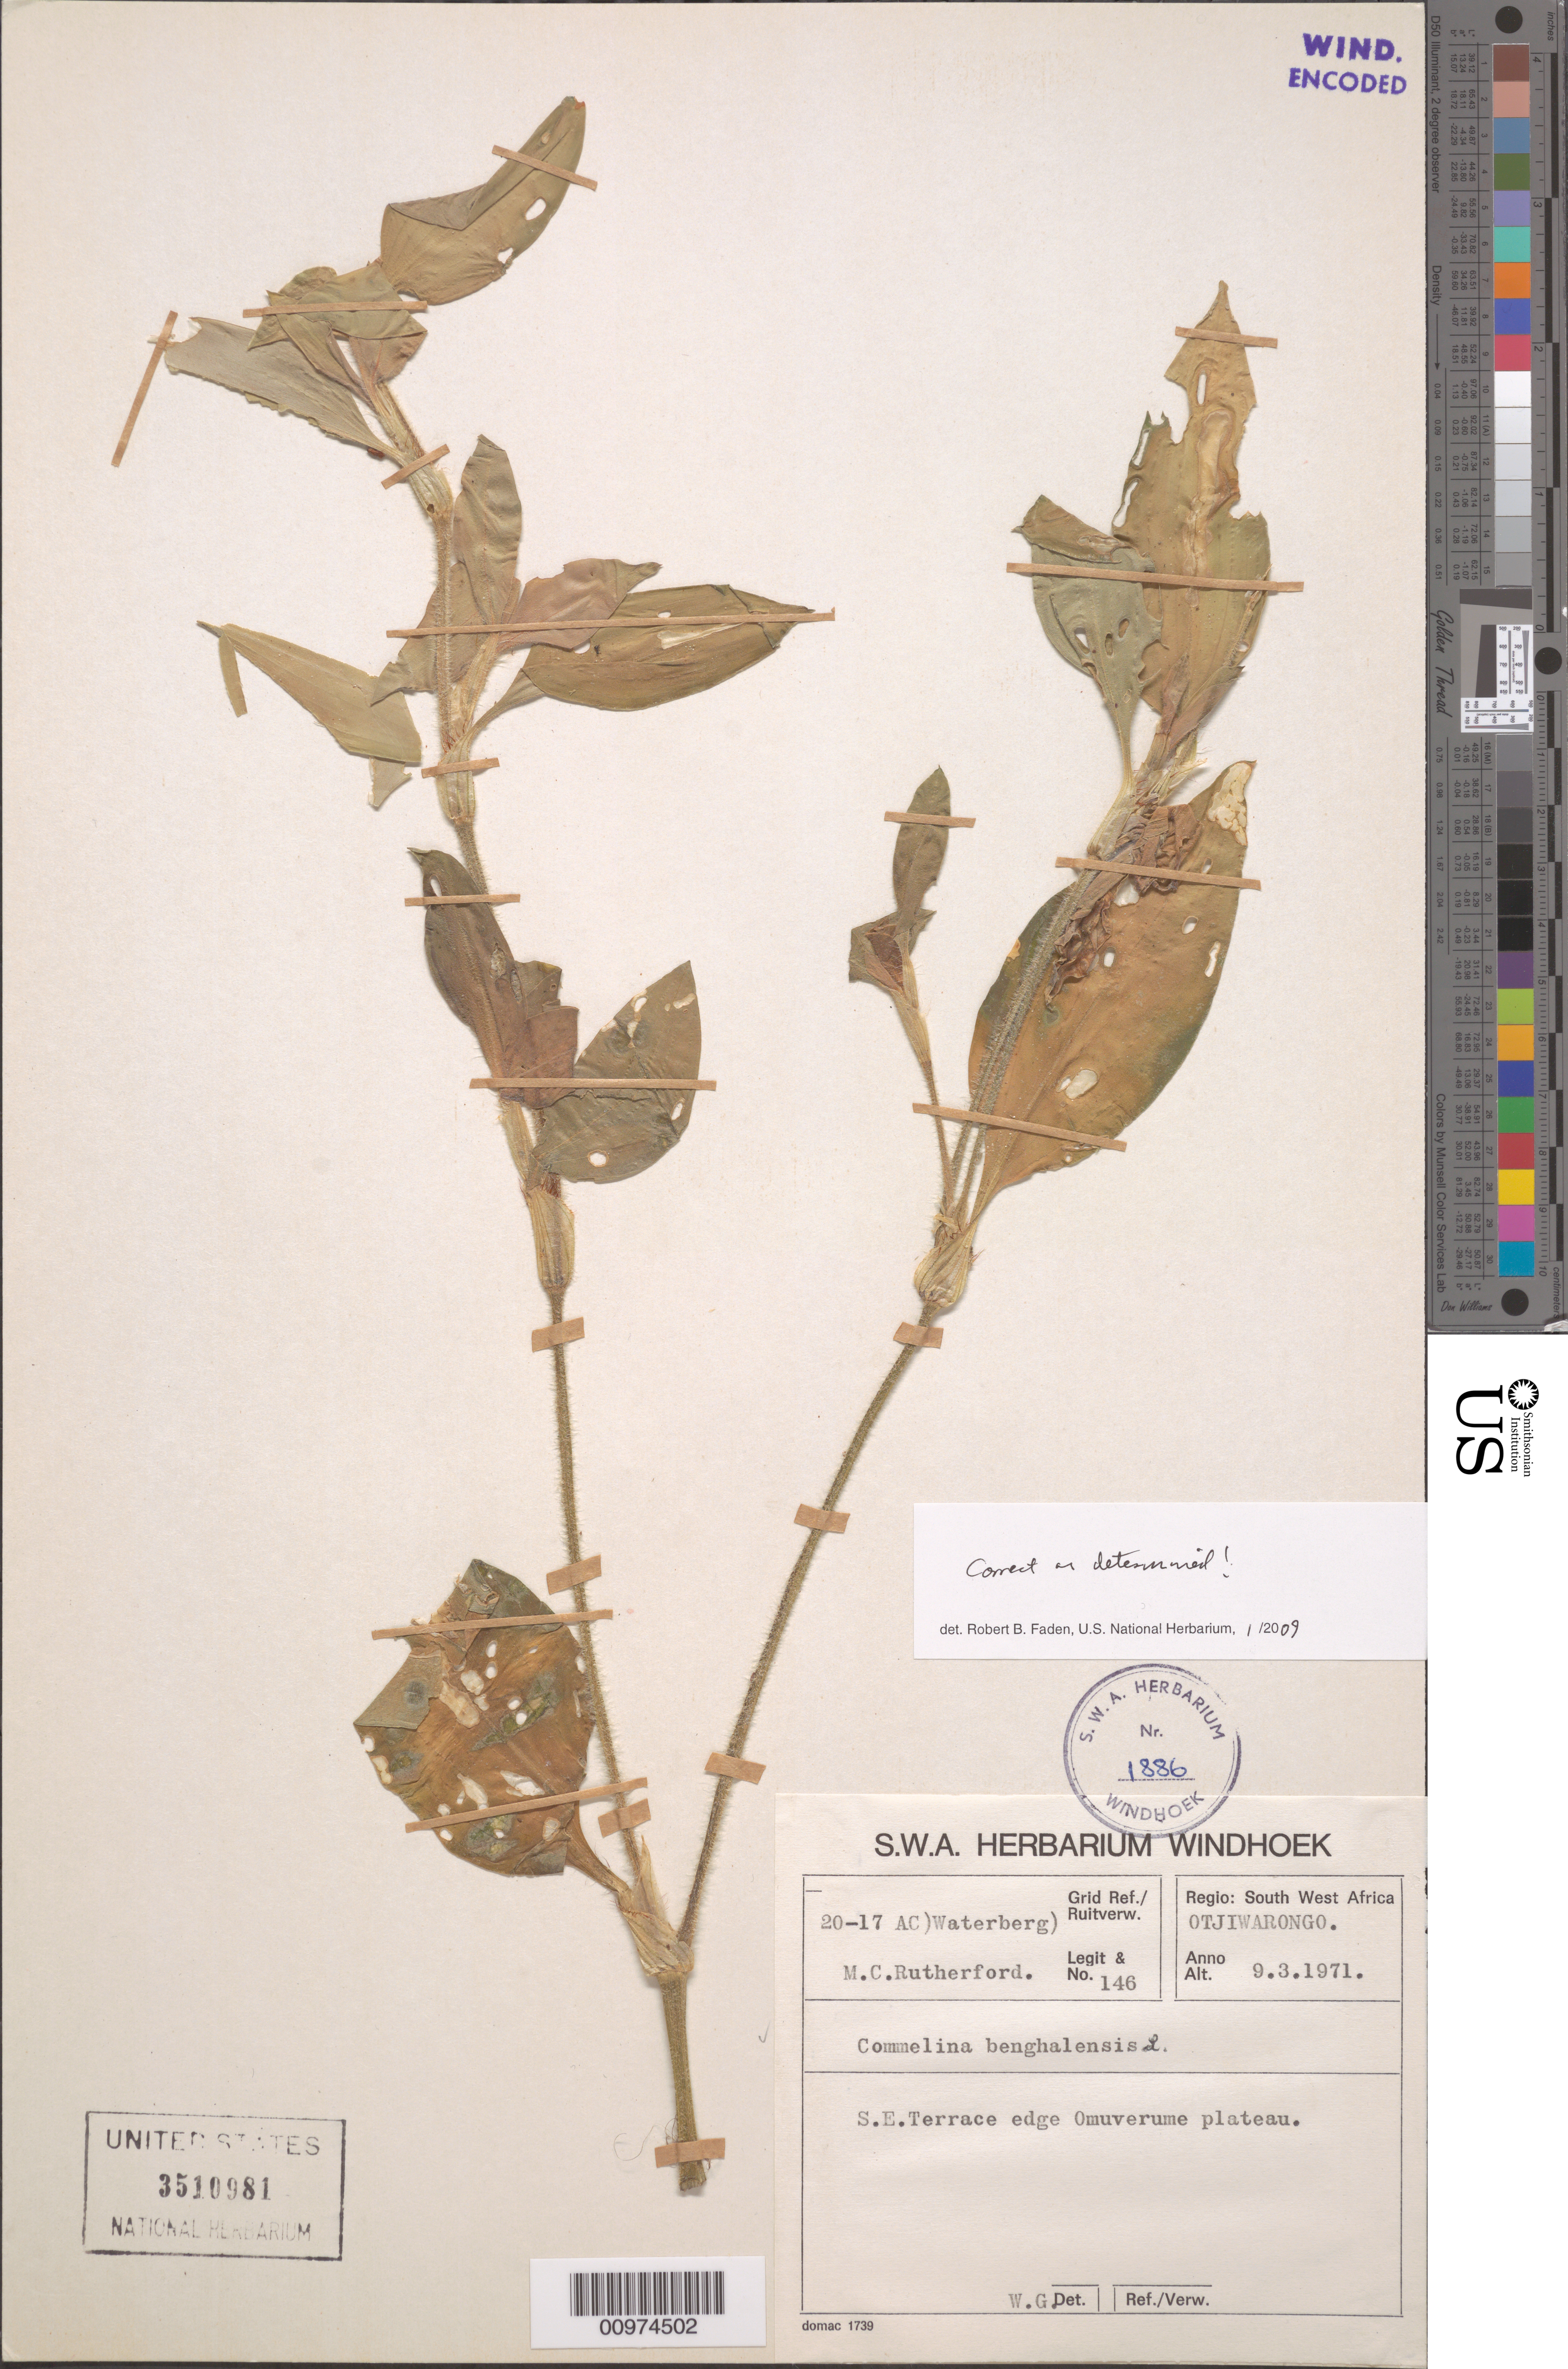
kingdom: Plantae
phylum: Tracheophyta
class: Liliopsida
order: Commelinales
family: Commelinaceae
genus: Commelina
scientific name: Commelina benghalensis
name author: L.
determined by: Faden, Robert B., (US), Smithsonian Institution - National Museum of Natural History (UNITED STATES)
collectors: M. Rutherford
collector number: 146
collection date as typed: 09 Mar 1971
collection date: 1971-03-09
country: Namibia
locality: S.E. Terrace edge omuverume plateau. Waterberg. OTJIWARONGO.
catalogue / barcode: US 3510981